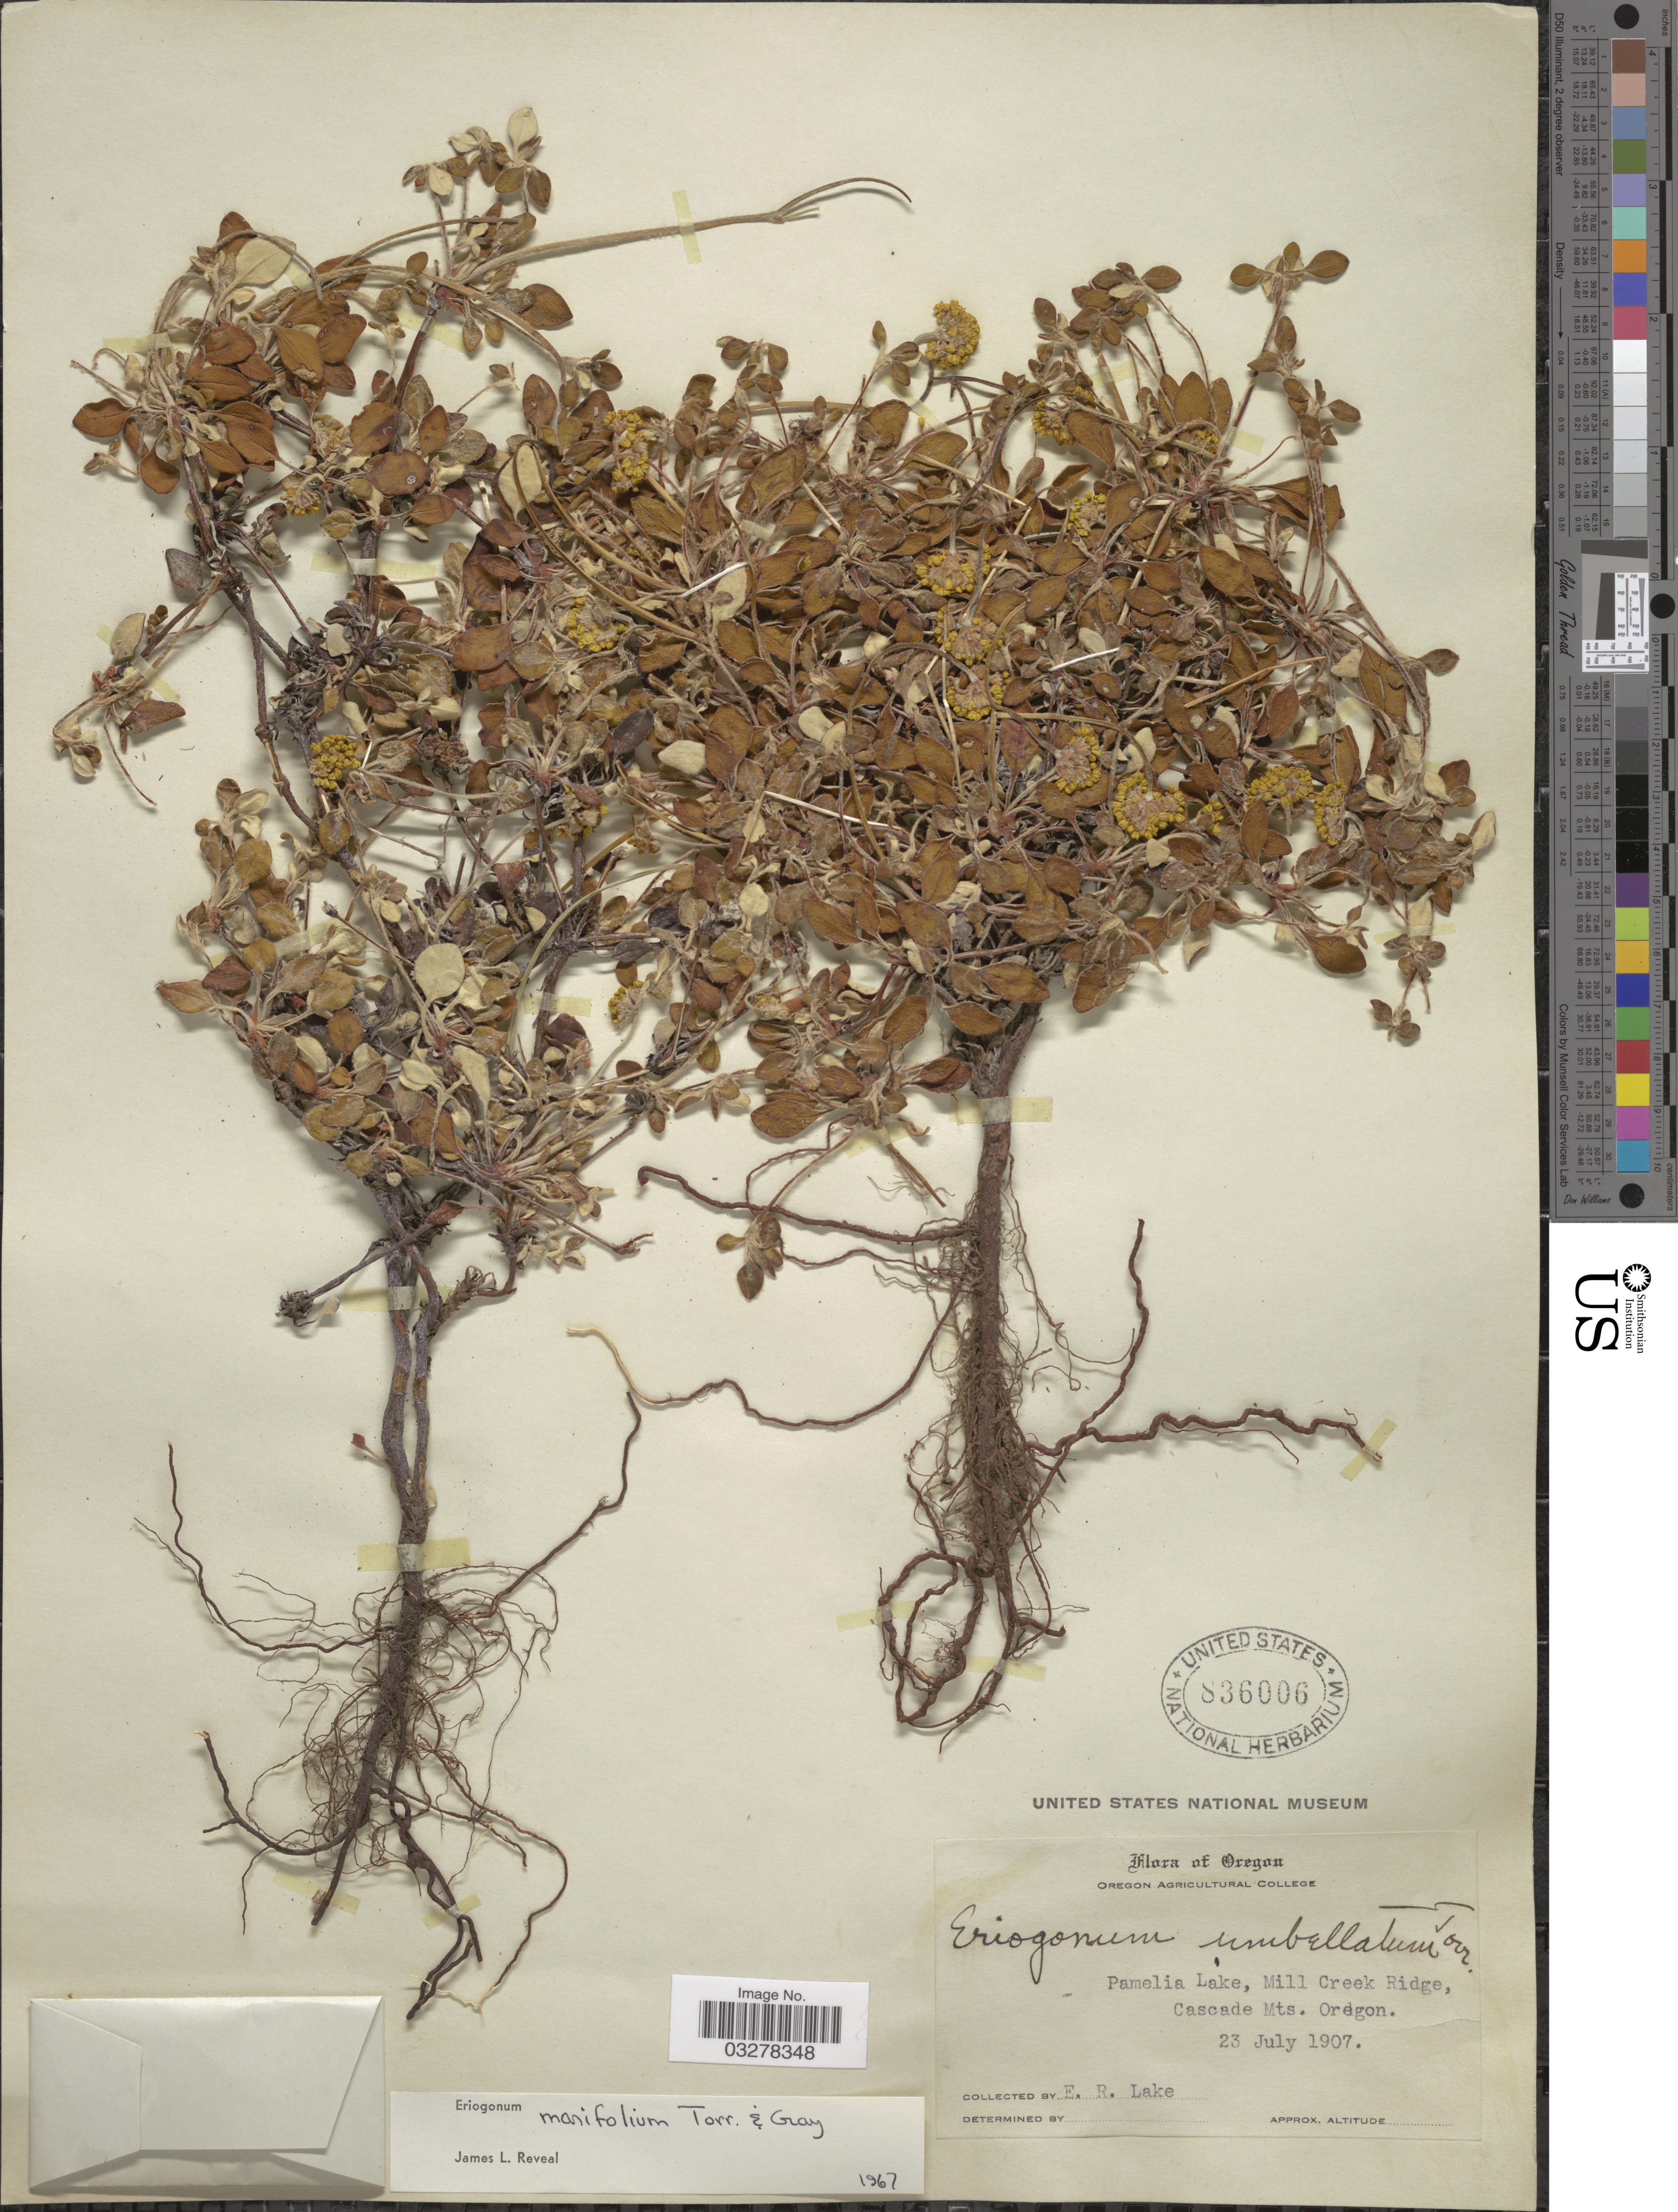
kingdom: Plantae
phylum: Tracheophyta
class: Magnoliopsida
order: Caryophyllales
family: Polygonaceae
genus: Eriogonum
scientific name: Eriogonum marifolium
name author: Torr. & A. Gray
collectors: E. Lake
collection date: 1907-07-23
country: United States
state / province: Oregon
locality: Pamelia Lake, Mill Creek Ridge, Cascade Mts. Oregon.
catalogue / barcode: US 836006